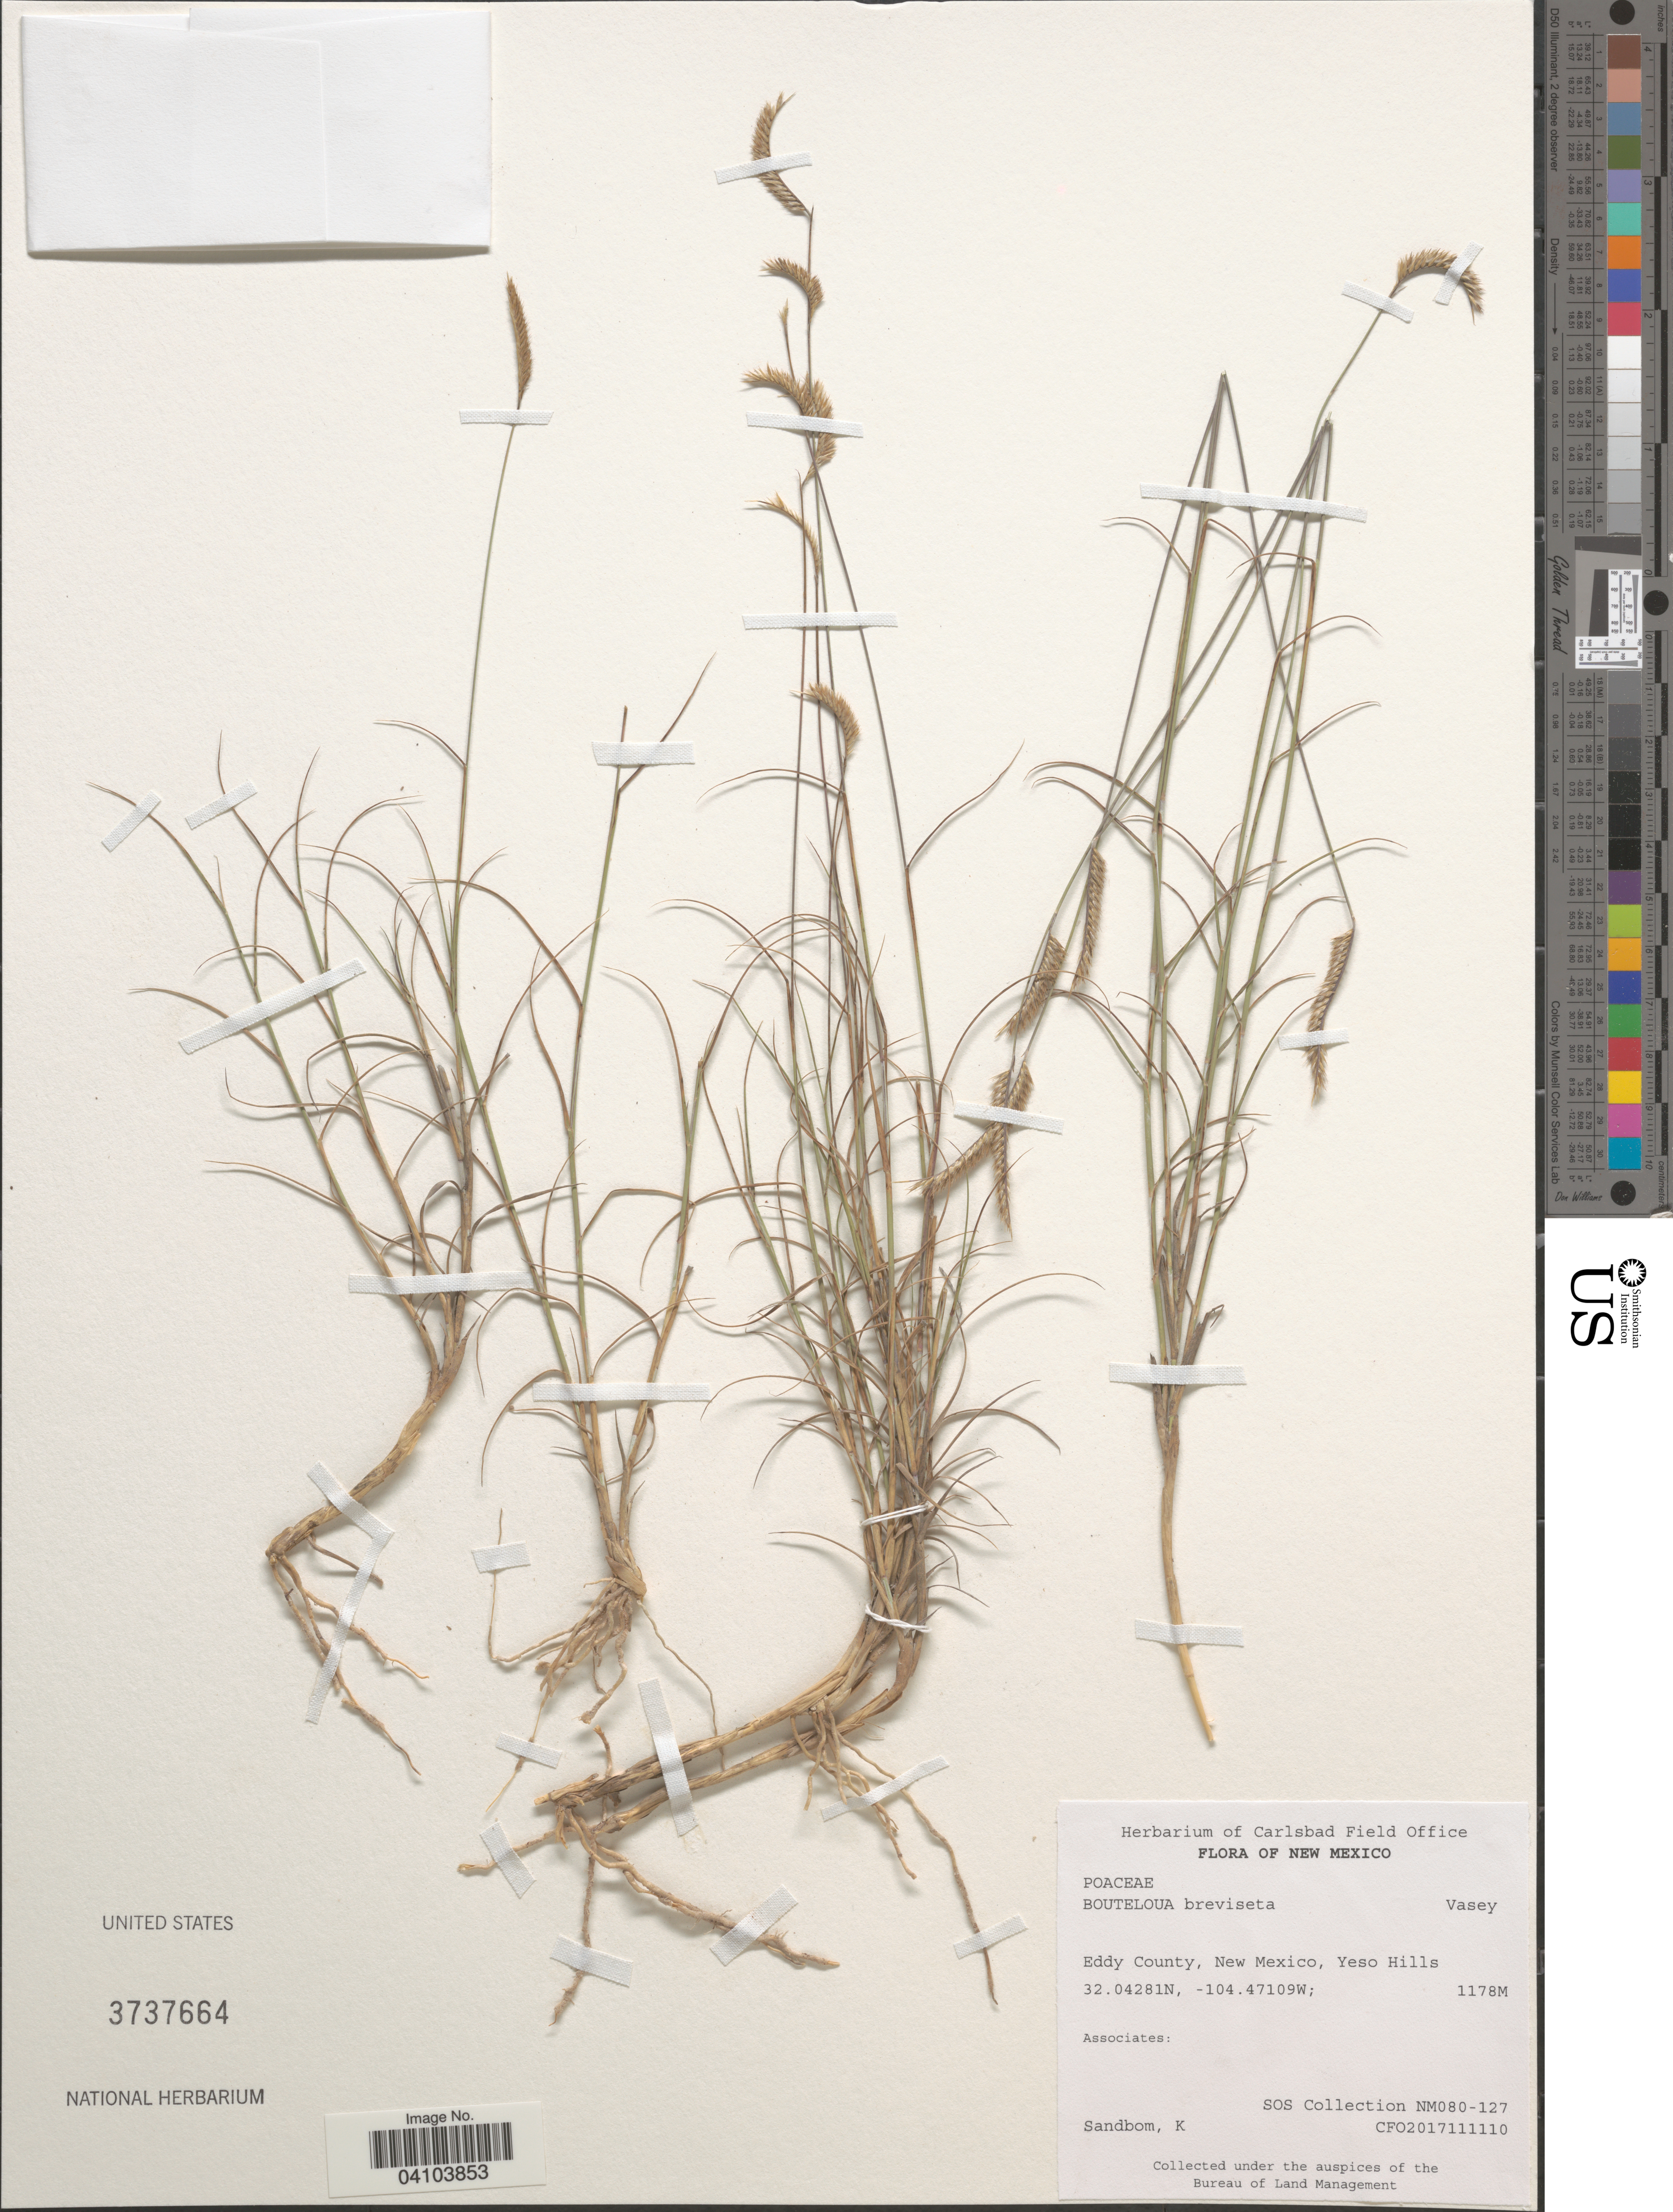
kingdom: Plantae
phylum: Tracheophyta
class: Liliopsida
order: Poales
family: Poaceae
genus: Bouteloua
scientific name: Bouteloua breviseta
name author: Vasey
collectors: K. Sandbom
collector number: CFO2017111110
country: United States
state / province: New Mexico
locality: Eddy County, Yeso Hills.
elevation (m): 1178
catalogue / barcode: US 3737664